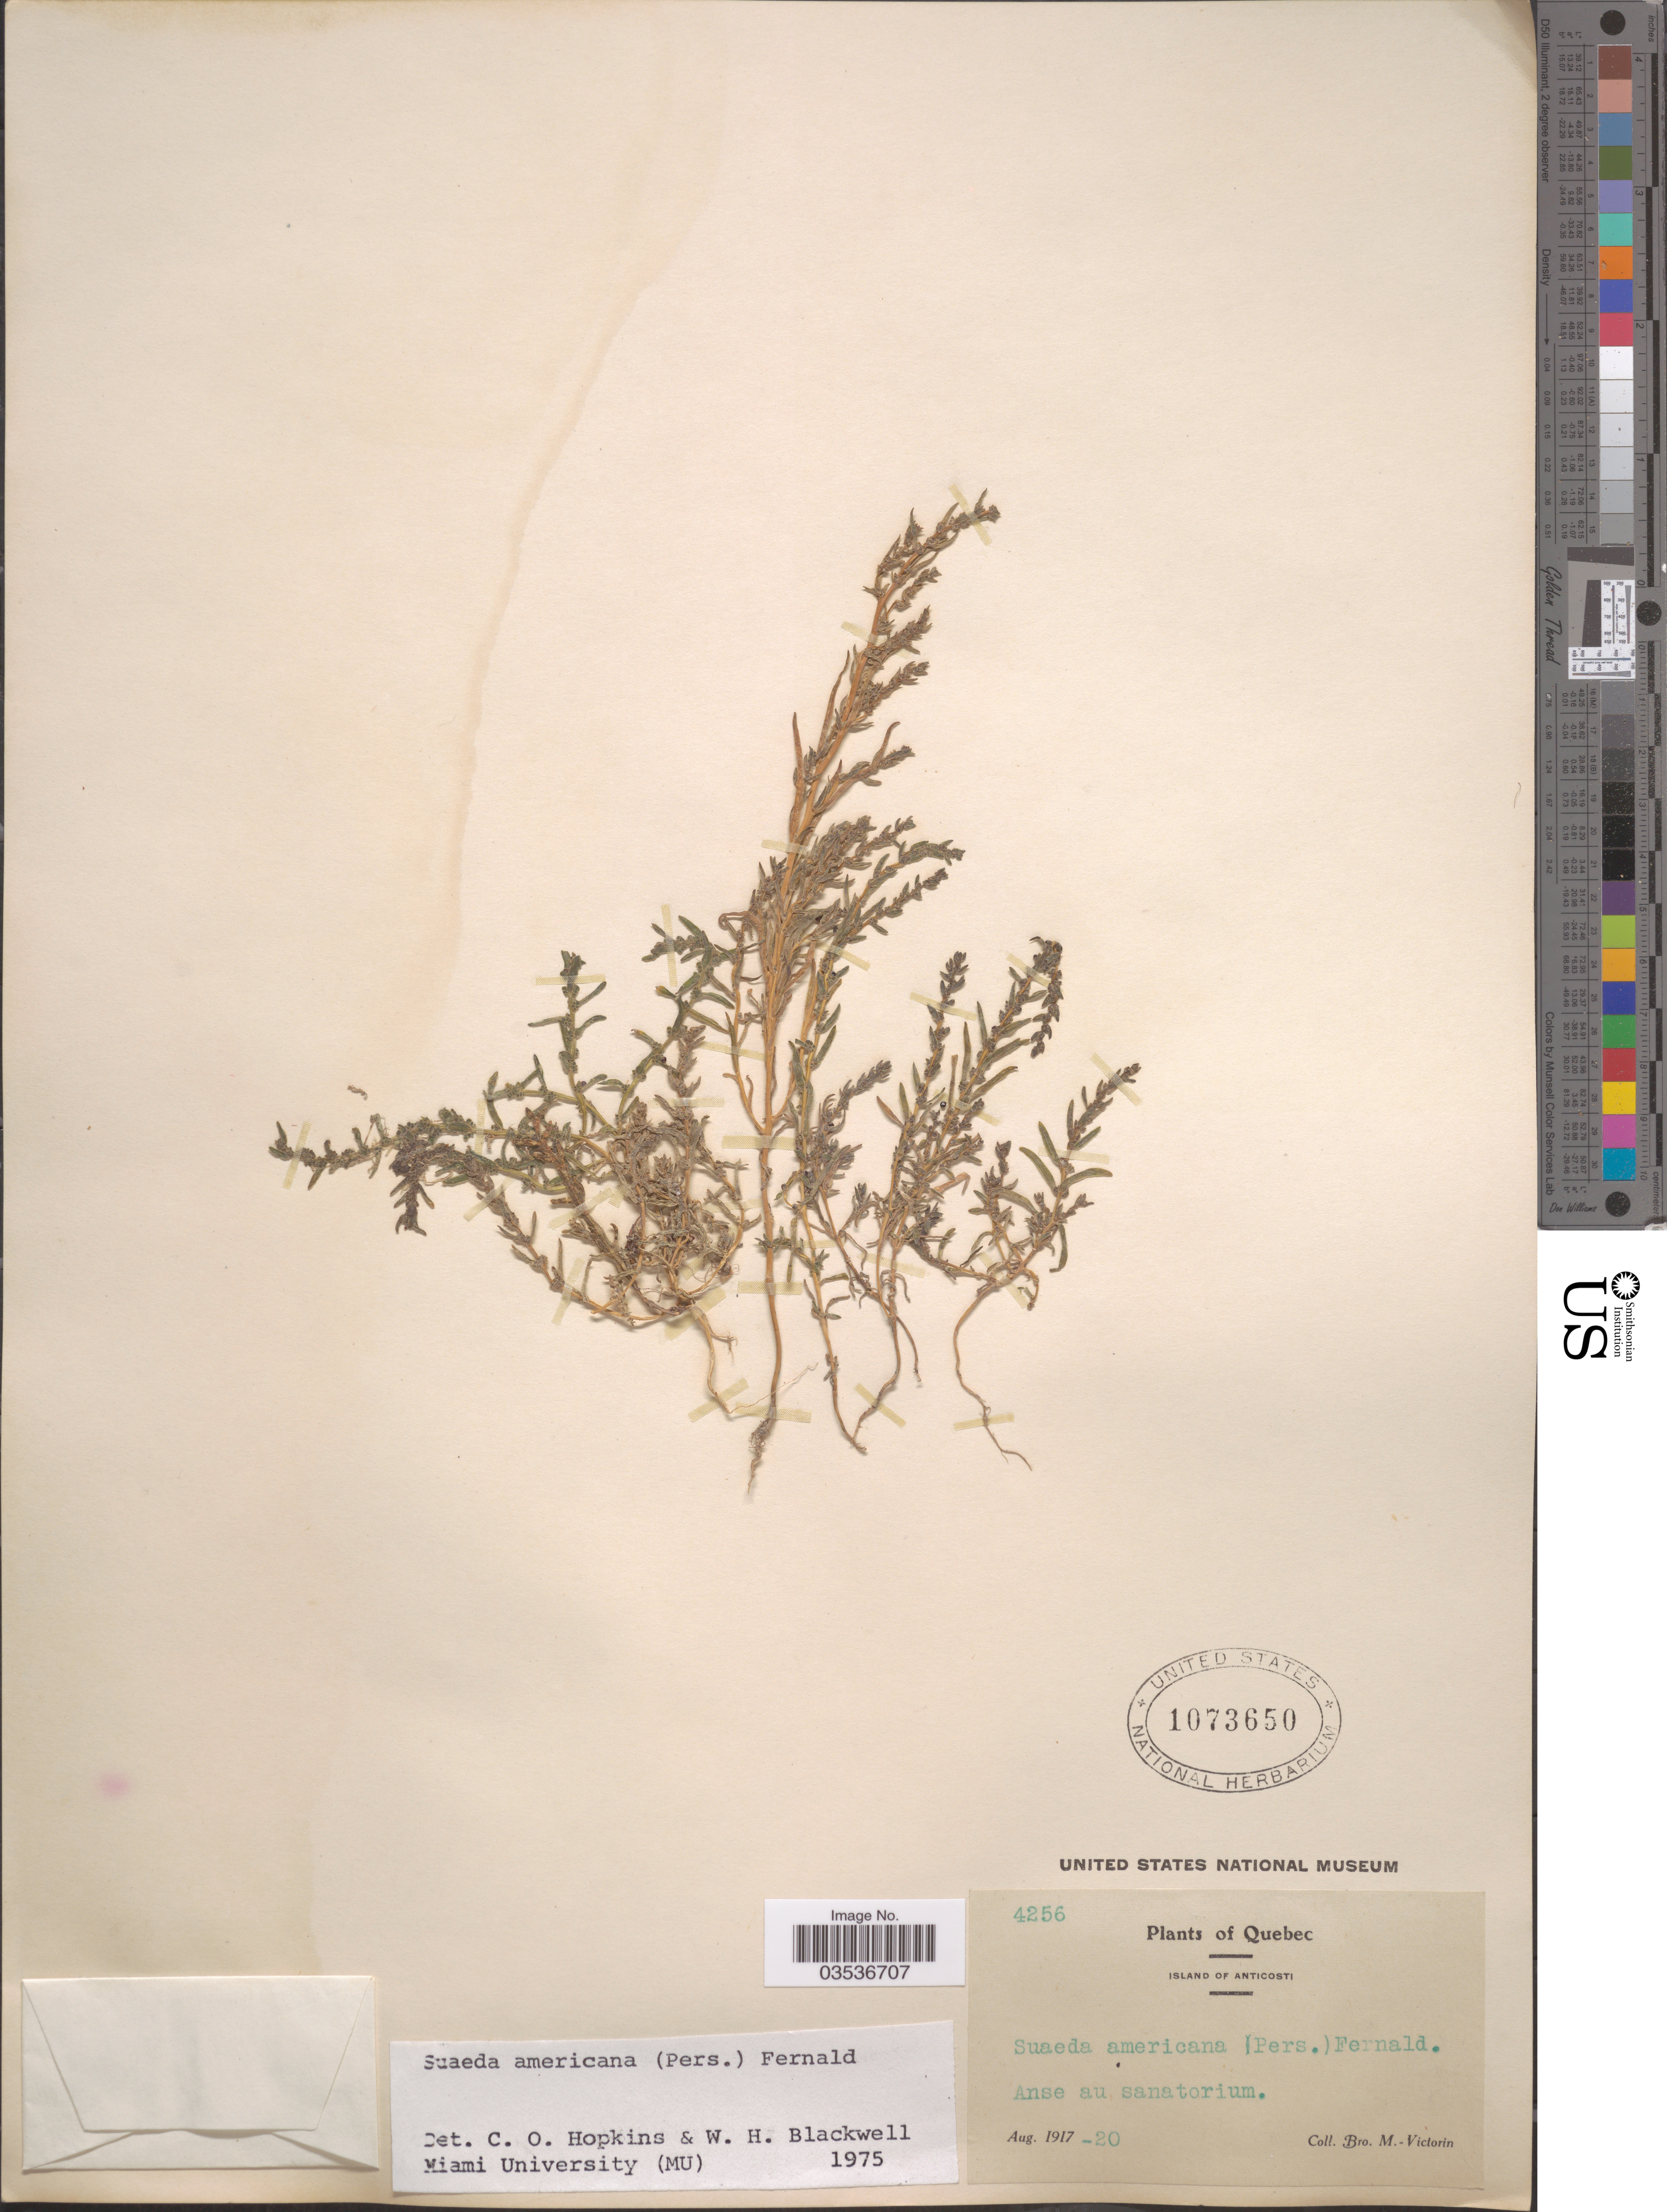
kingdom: Plantae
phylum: Tracheophyta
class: Magnoliopsida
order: Caryophyllales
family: Amaranthaceae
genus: Suaeda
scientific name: Suaeda americana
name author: (Pers.) Fernald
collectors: Fr. Marie-Victorin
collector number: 4256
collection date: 1917-08-20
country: Canada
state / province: Quebec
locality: Island of Anticosti. Anse au sanatorium.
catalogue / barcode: US 1073650